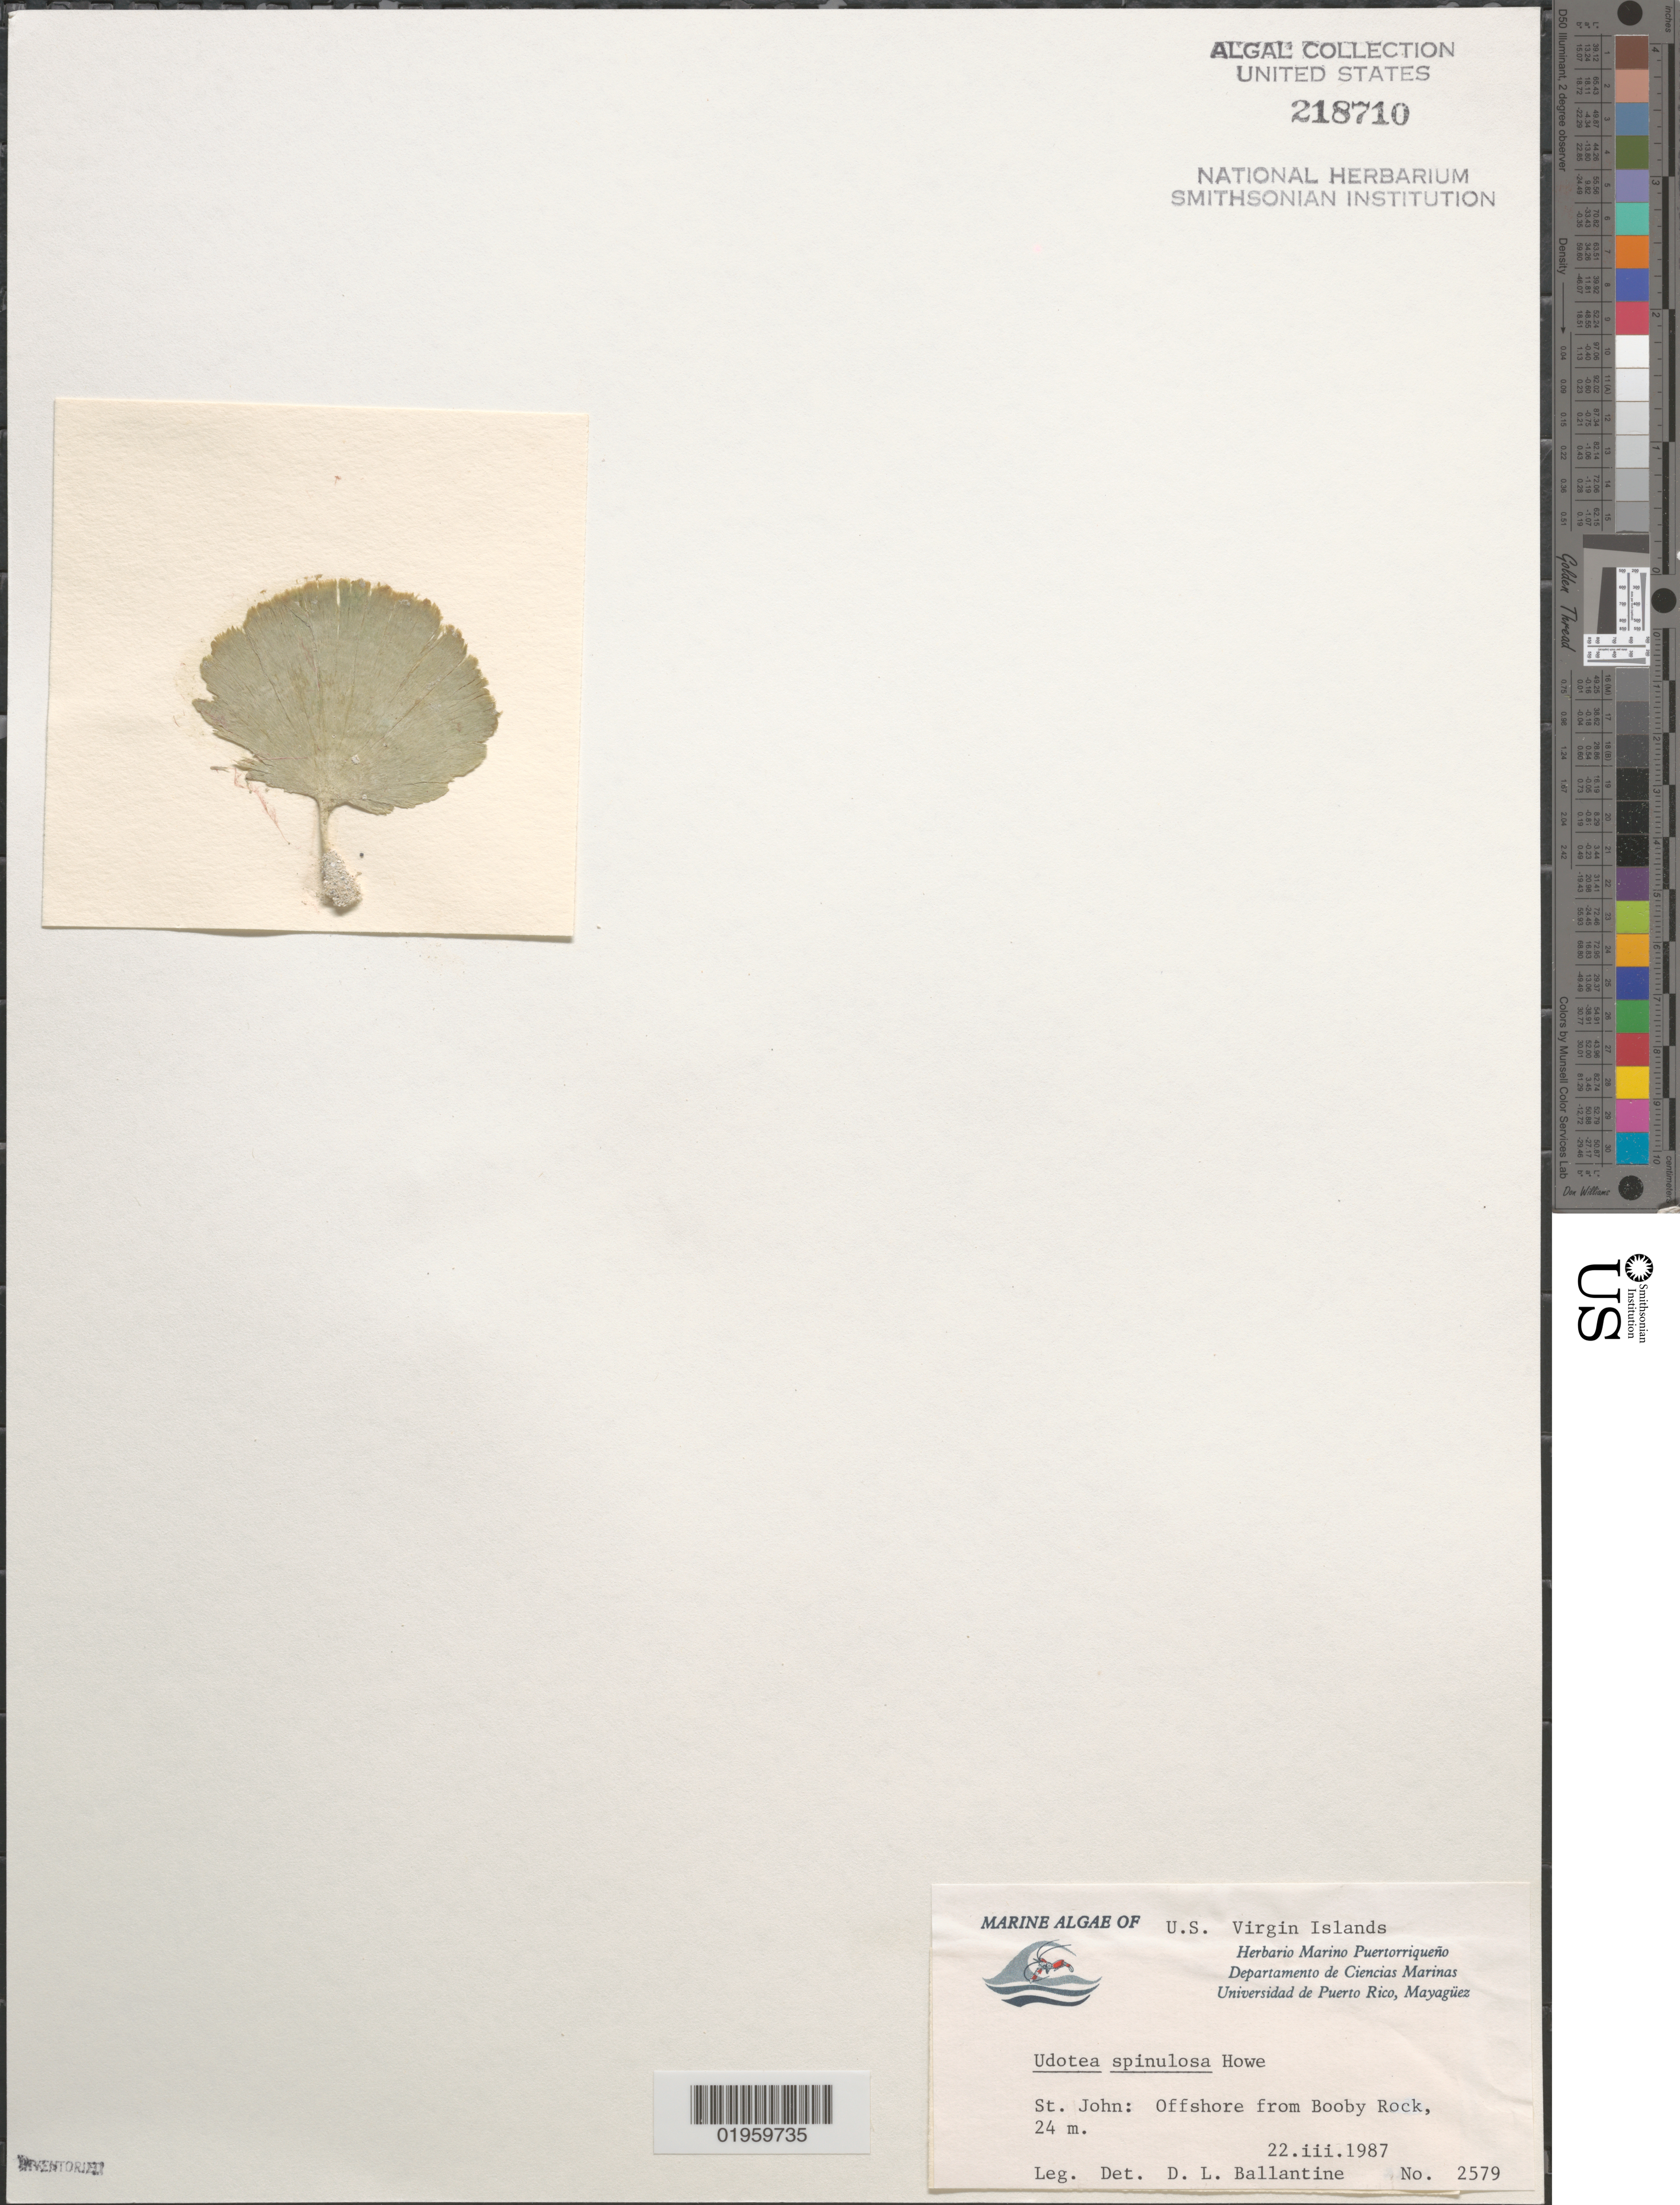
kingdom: Plantae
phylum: Chlorophyta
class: Ulvophyceae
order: Bryopsidales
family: Udoteaceae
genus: Udotea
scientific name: Udotea spinulosa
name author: M. Howe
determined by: Ballantine, D. L.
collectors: D.L. Ballantine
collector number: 2579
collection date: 1987-03-22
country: U.S. Virgin Islands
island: St. John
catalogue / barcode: US 218710